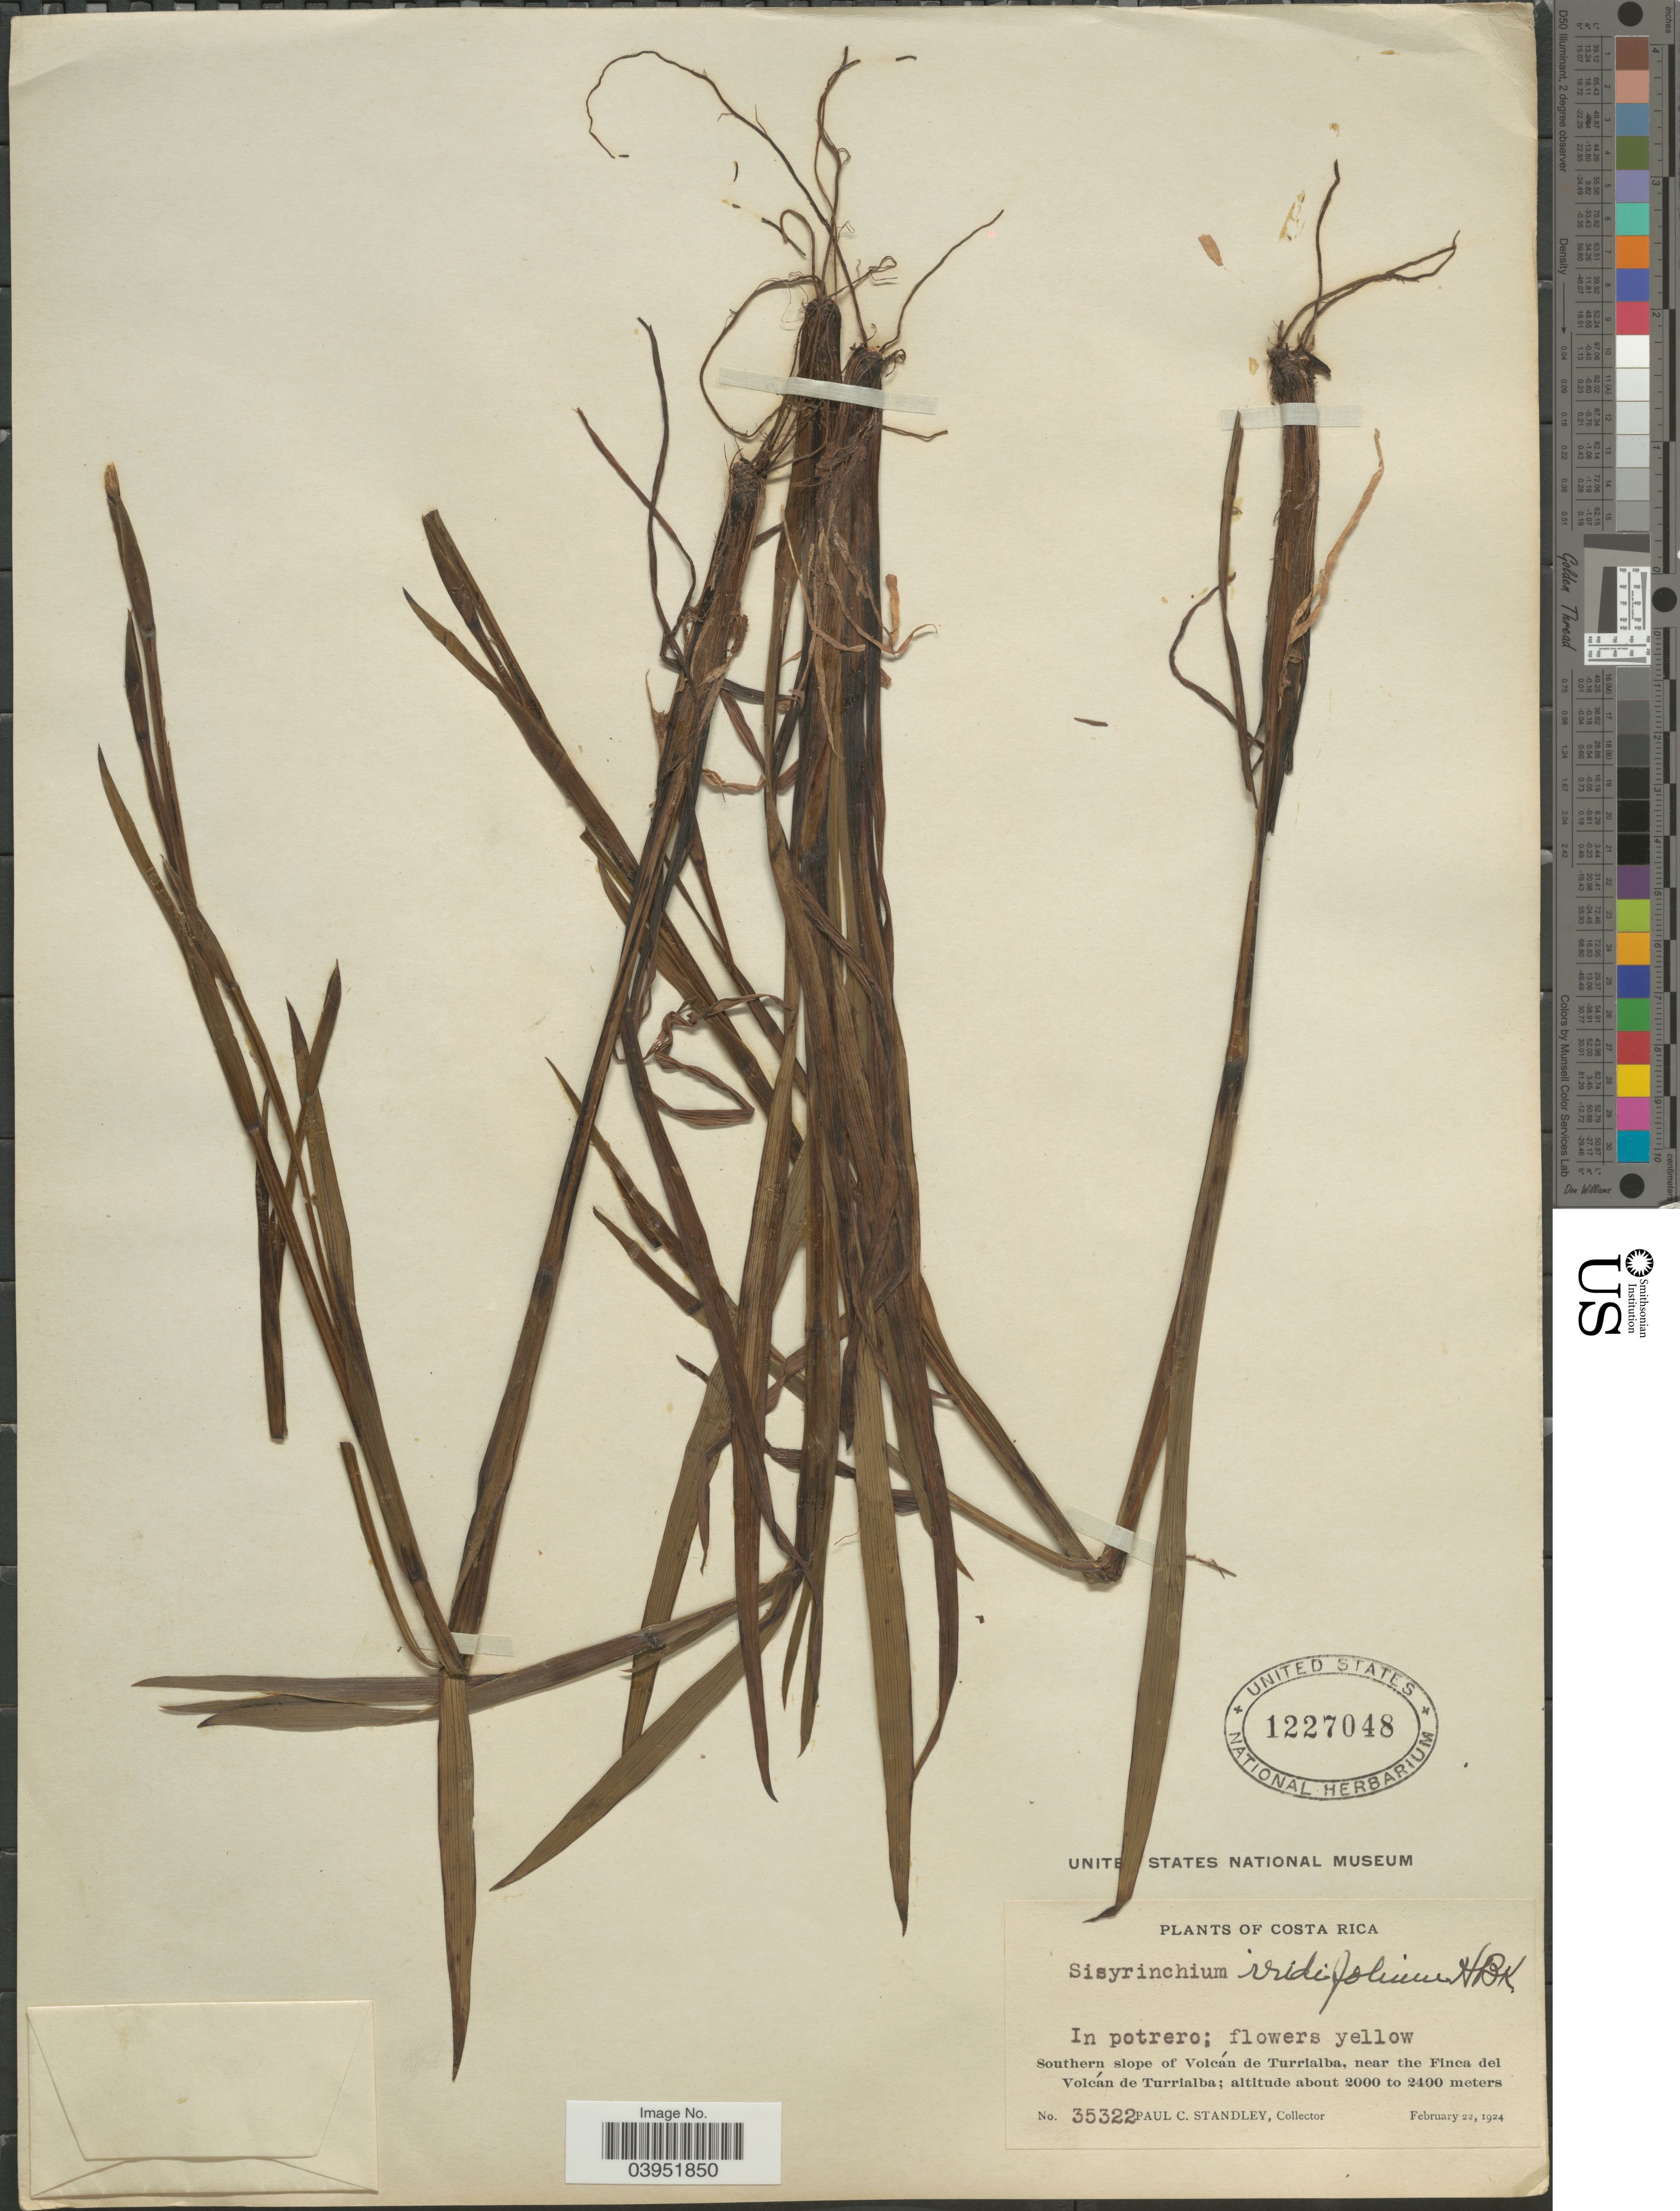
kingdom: Plantae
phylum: Tracheophyta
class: Liliopsida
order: Asparagales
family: Iridaceae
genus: Sisyrinchium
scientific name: Sisyrinchium sp.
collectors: P. C. Standley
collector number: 35322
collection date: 1924-02-22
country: Costa Rica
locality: In potrero; Southern slope of Volcán de Turrialba, near the Finca del Volcán de Turrialba.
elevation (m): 2000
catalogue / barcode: US 1227048